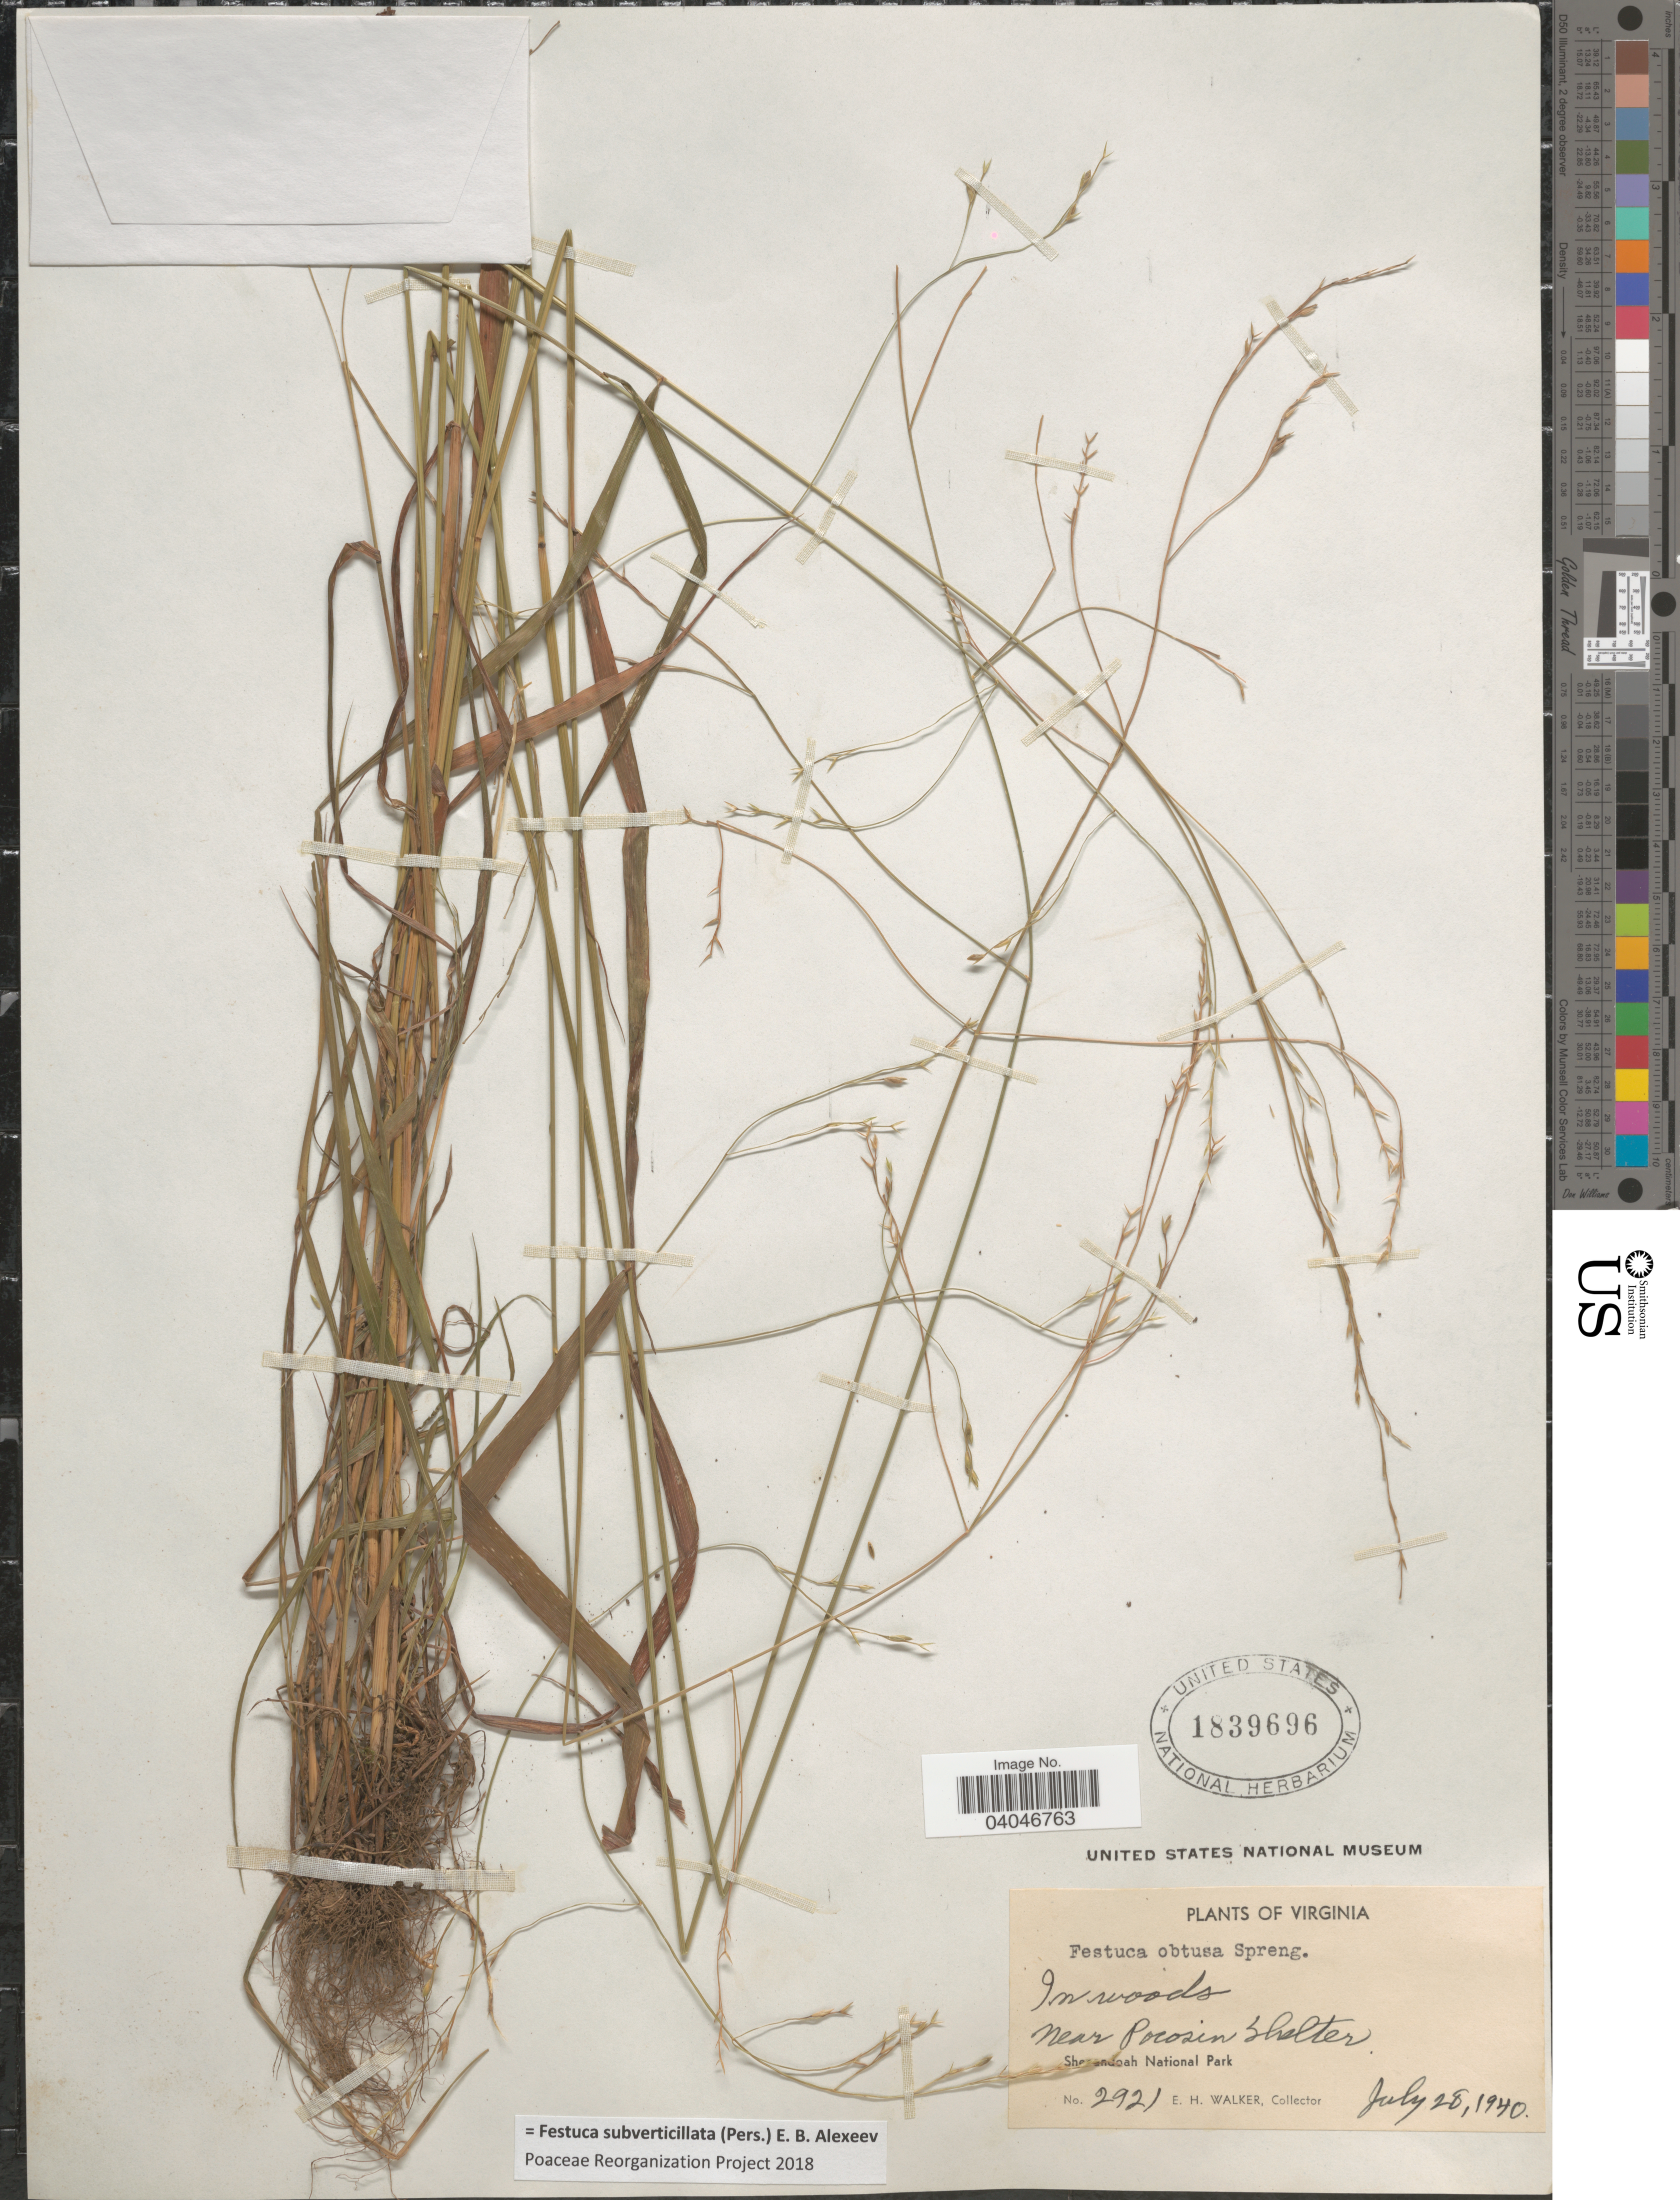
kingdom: Plantae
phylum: Tracheophyta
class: Liliopsida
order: Poales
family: Poaceae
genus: Festuca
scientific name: Festuca subverticillata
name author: (Pers.) E.B. Alexeev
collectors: E. H. Walker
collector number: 2921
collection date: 1940-07-28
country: United States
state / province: Virginia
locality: Near Pocosin Shelter. Shenandoah National Park.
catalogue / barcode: US 1839696